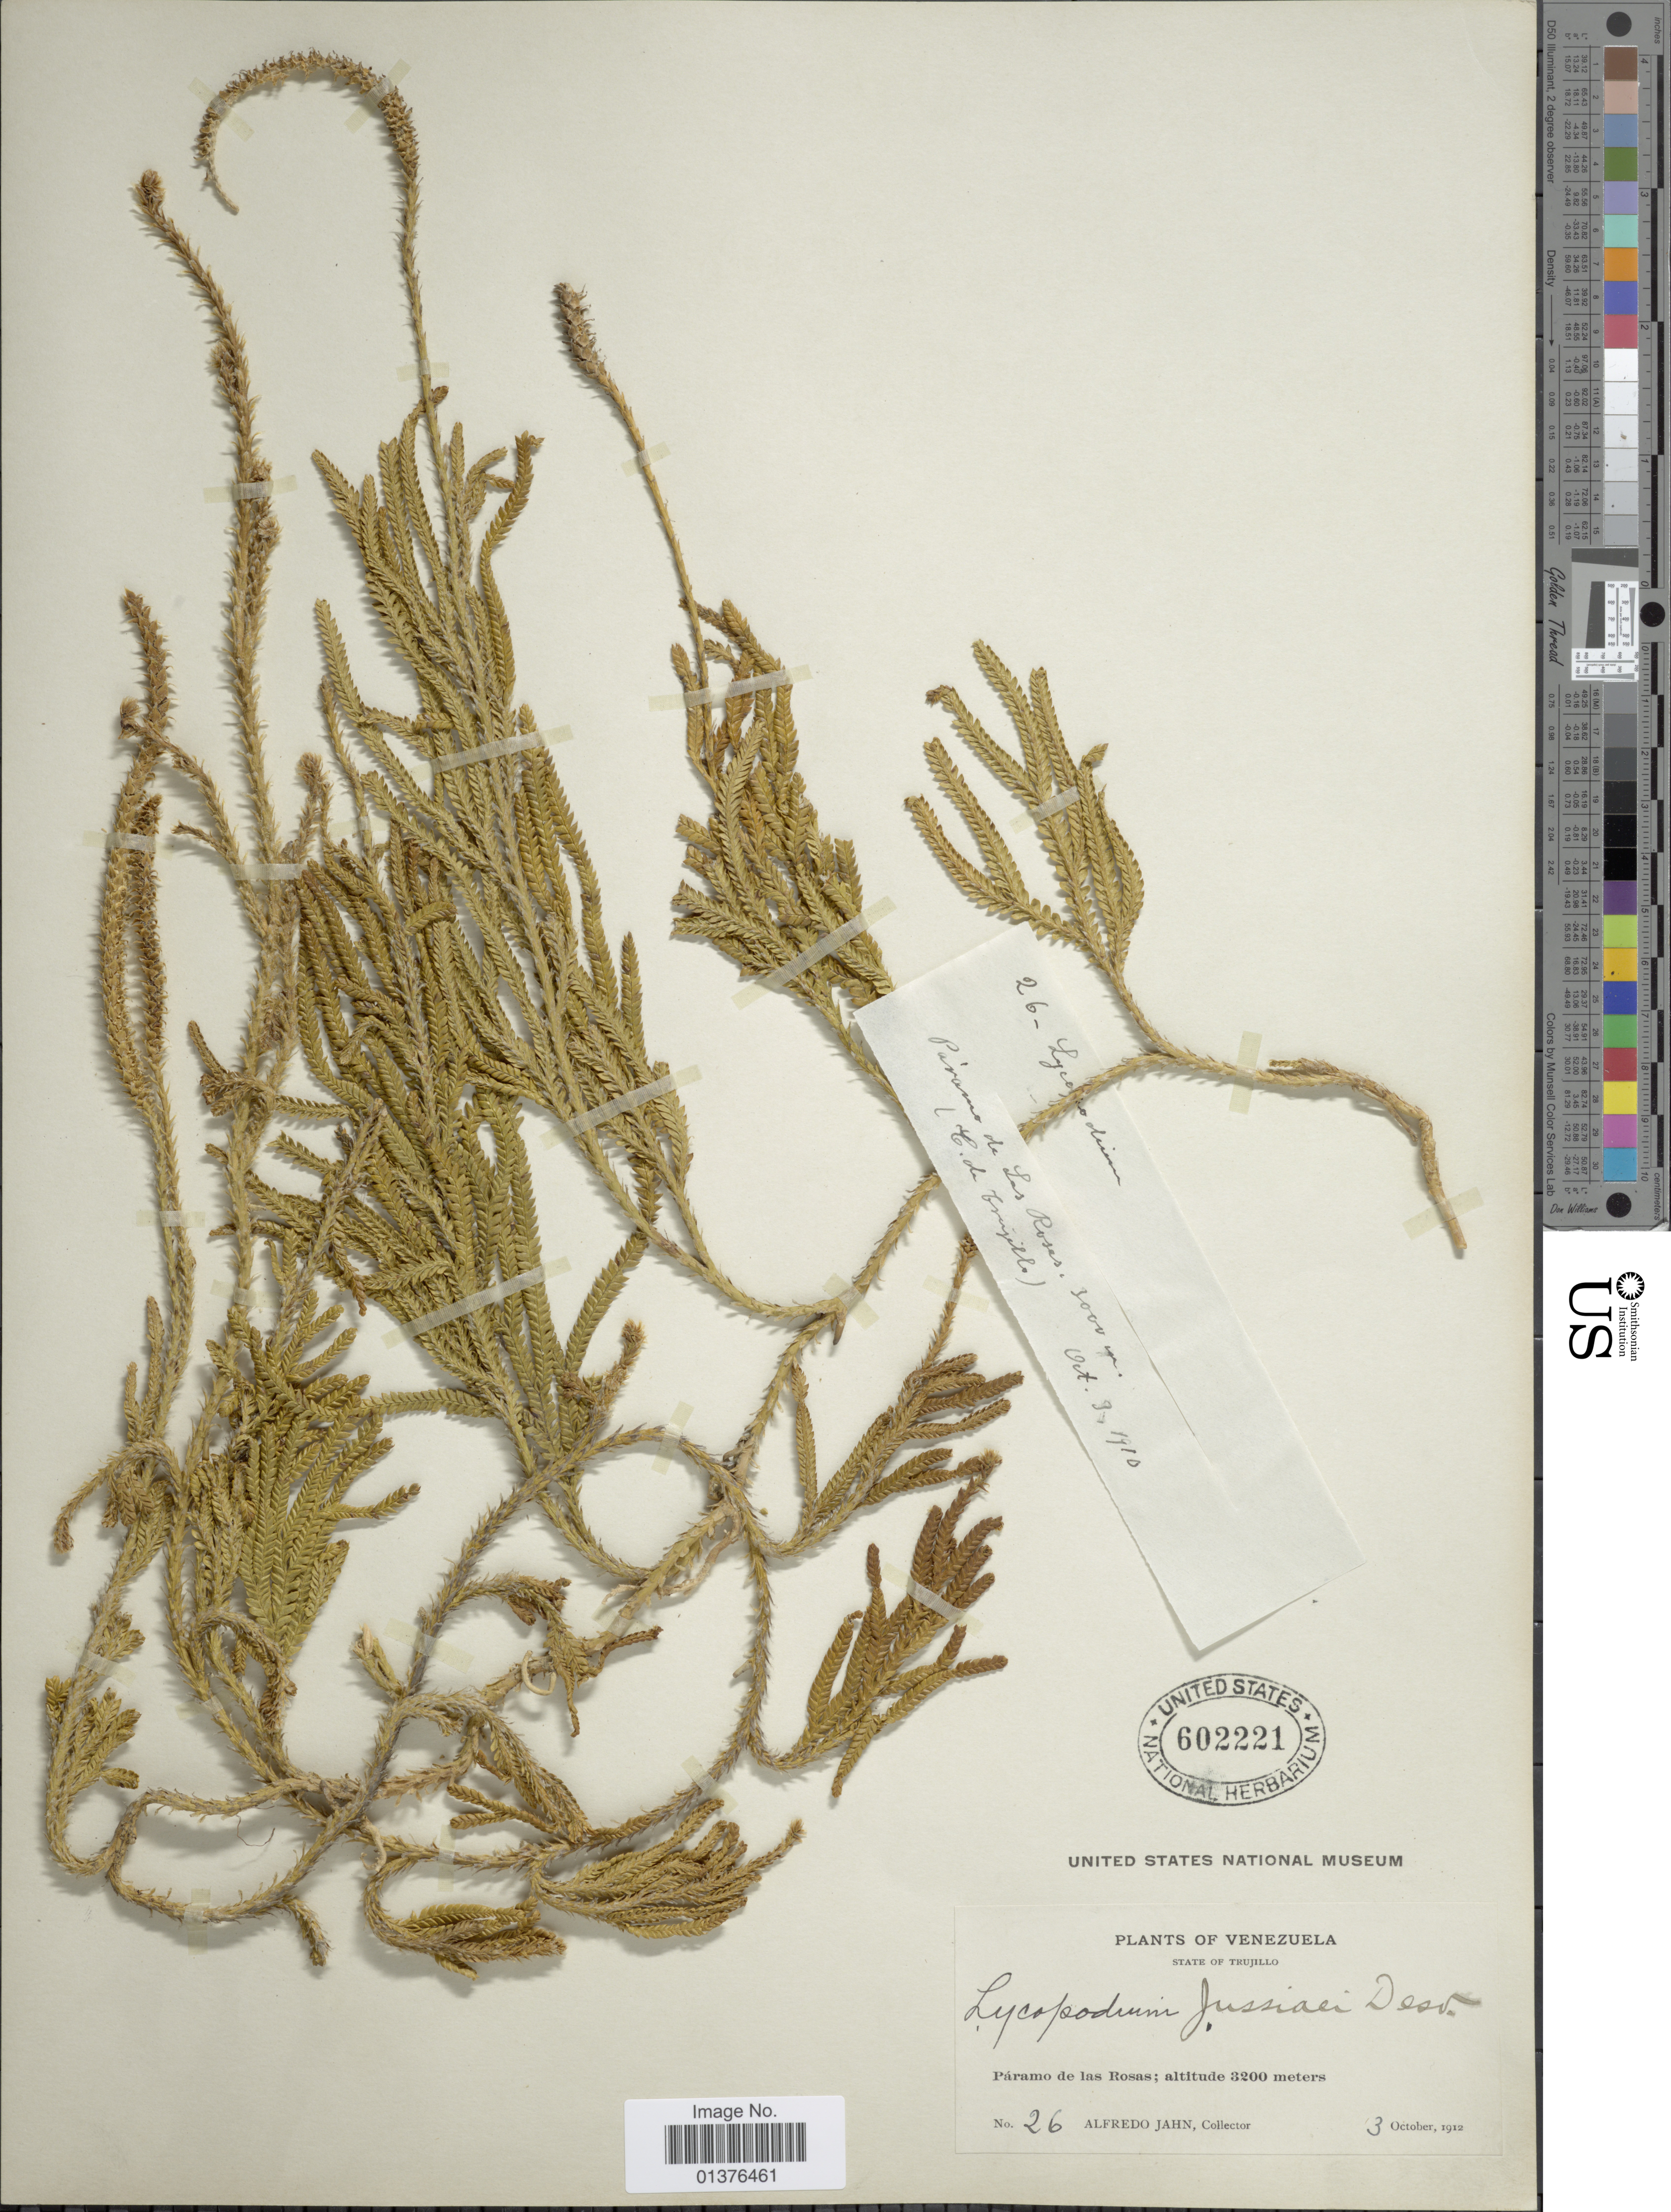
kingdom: Plantae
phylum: Tracheophyta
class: Lycopodiopsida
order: Lycopodiales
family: Lycopodiaceae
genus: Diphasium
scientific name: Diphasium jussiaei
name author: (Desv.) C. Presl ex Rothm.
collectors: A. Jahn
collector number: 26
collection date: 1912-10-03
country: Venezuela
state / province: Trujillo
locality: Páramo de la Rosas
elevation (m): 3200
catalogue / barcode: US 602221